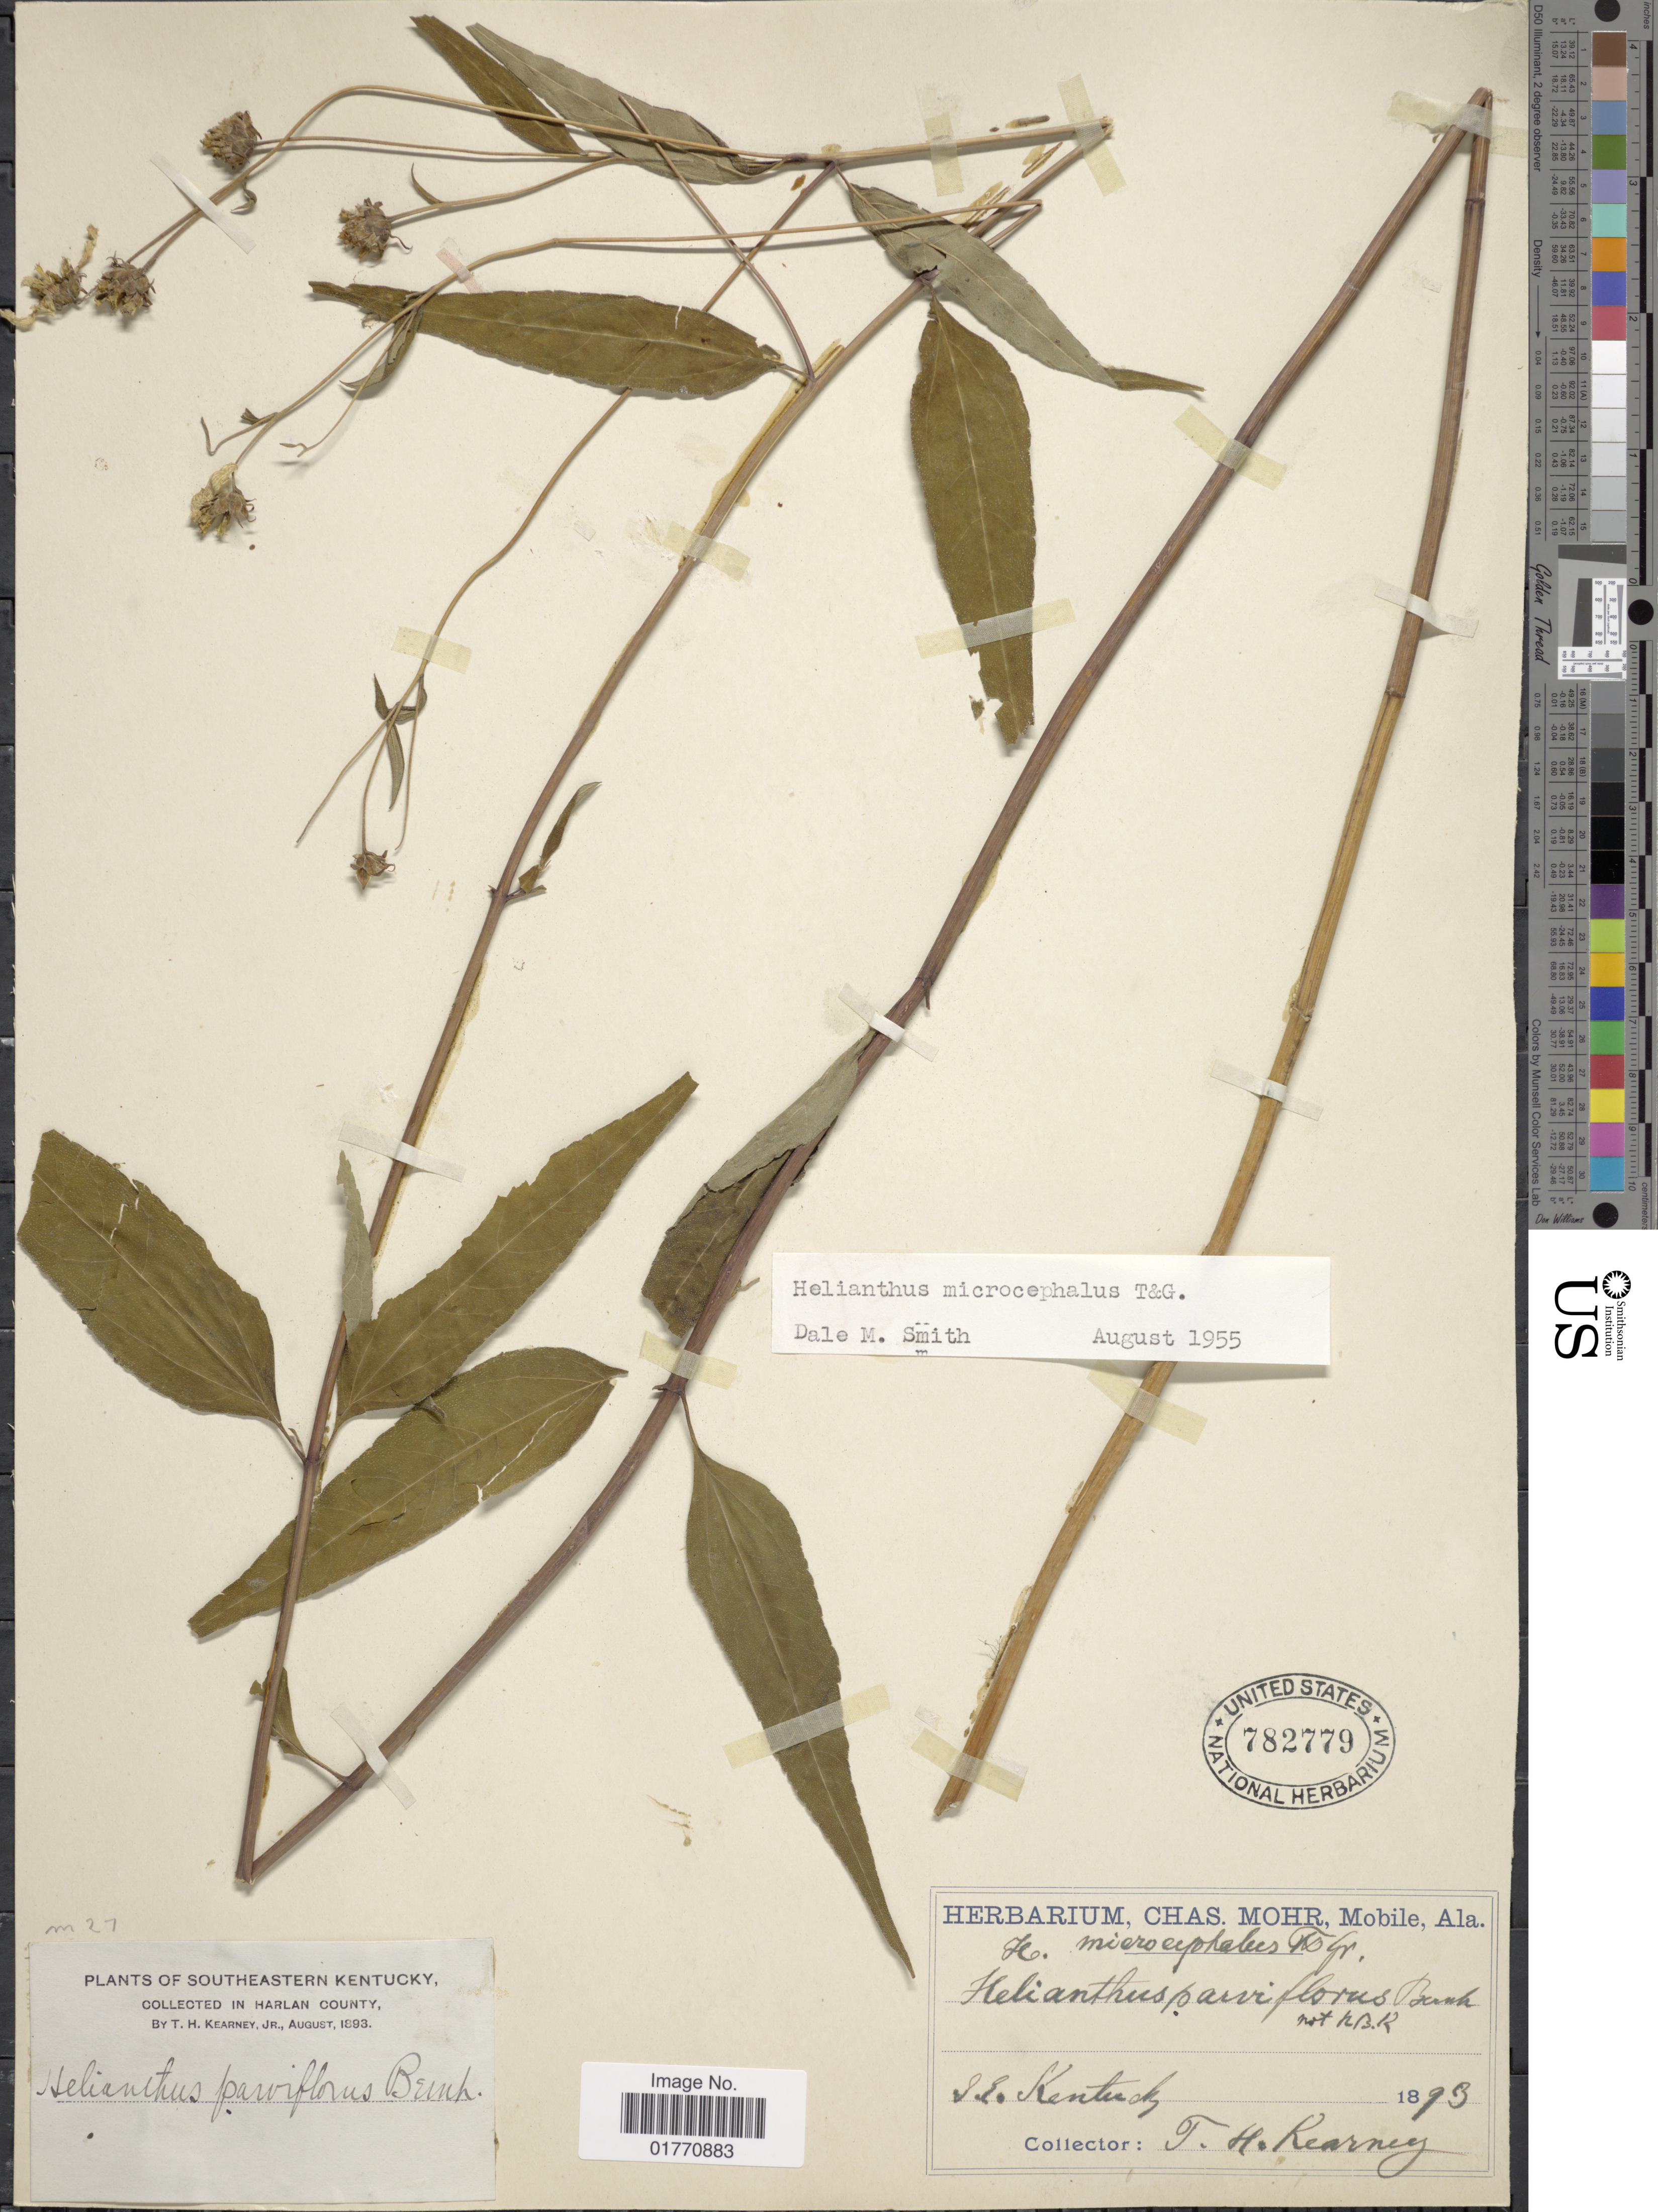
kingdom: Plantae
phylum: Tracheophyta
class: Magnoliopsida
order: Asterales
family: Asteraceae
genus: Helianthus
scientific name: Helianthus microcephalus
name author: Torr. & A. Gray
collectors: T. H. Kearney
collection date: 1893-08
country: United States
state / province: Kentucky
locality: Southeastern Kentucky, in Harlan County.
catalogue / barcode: US 782779